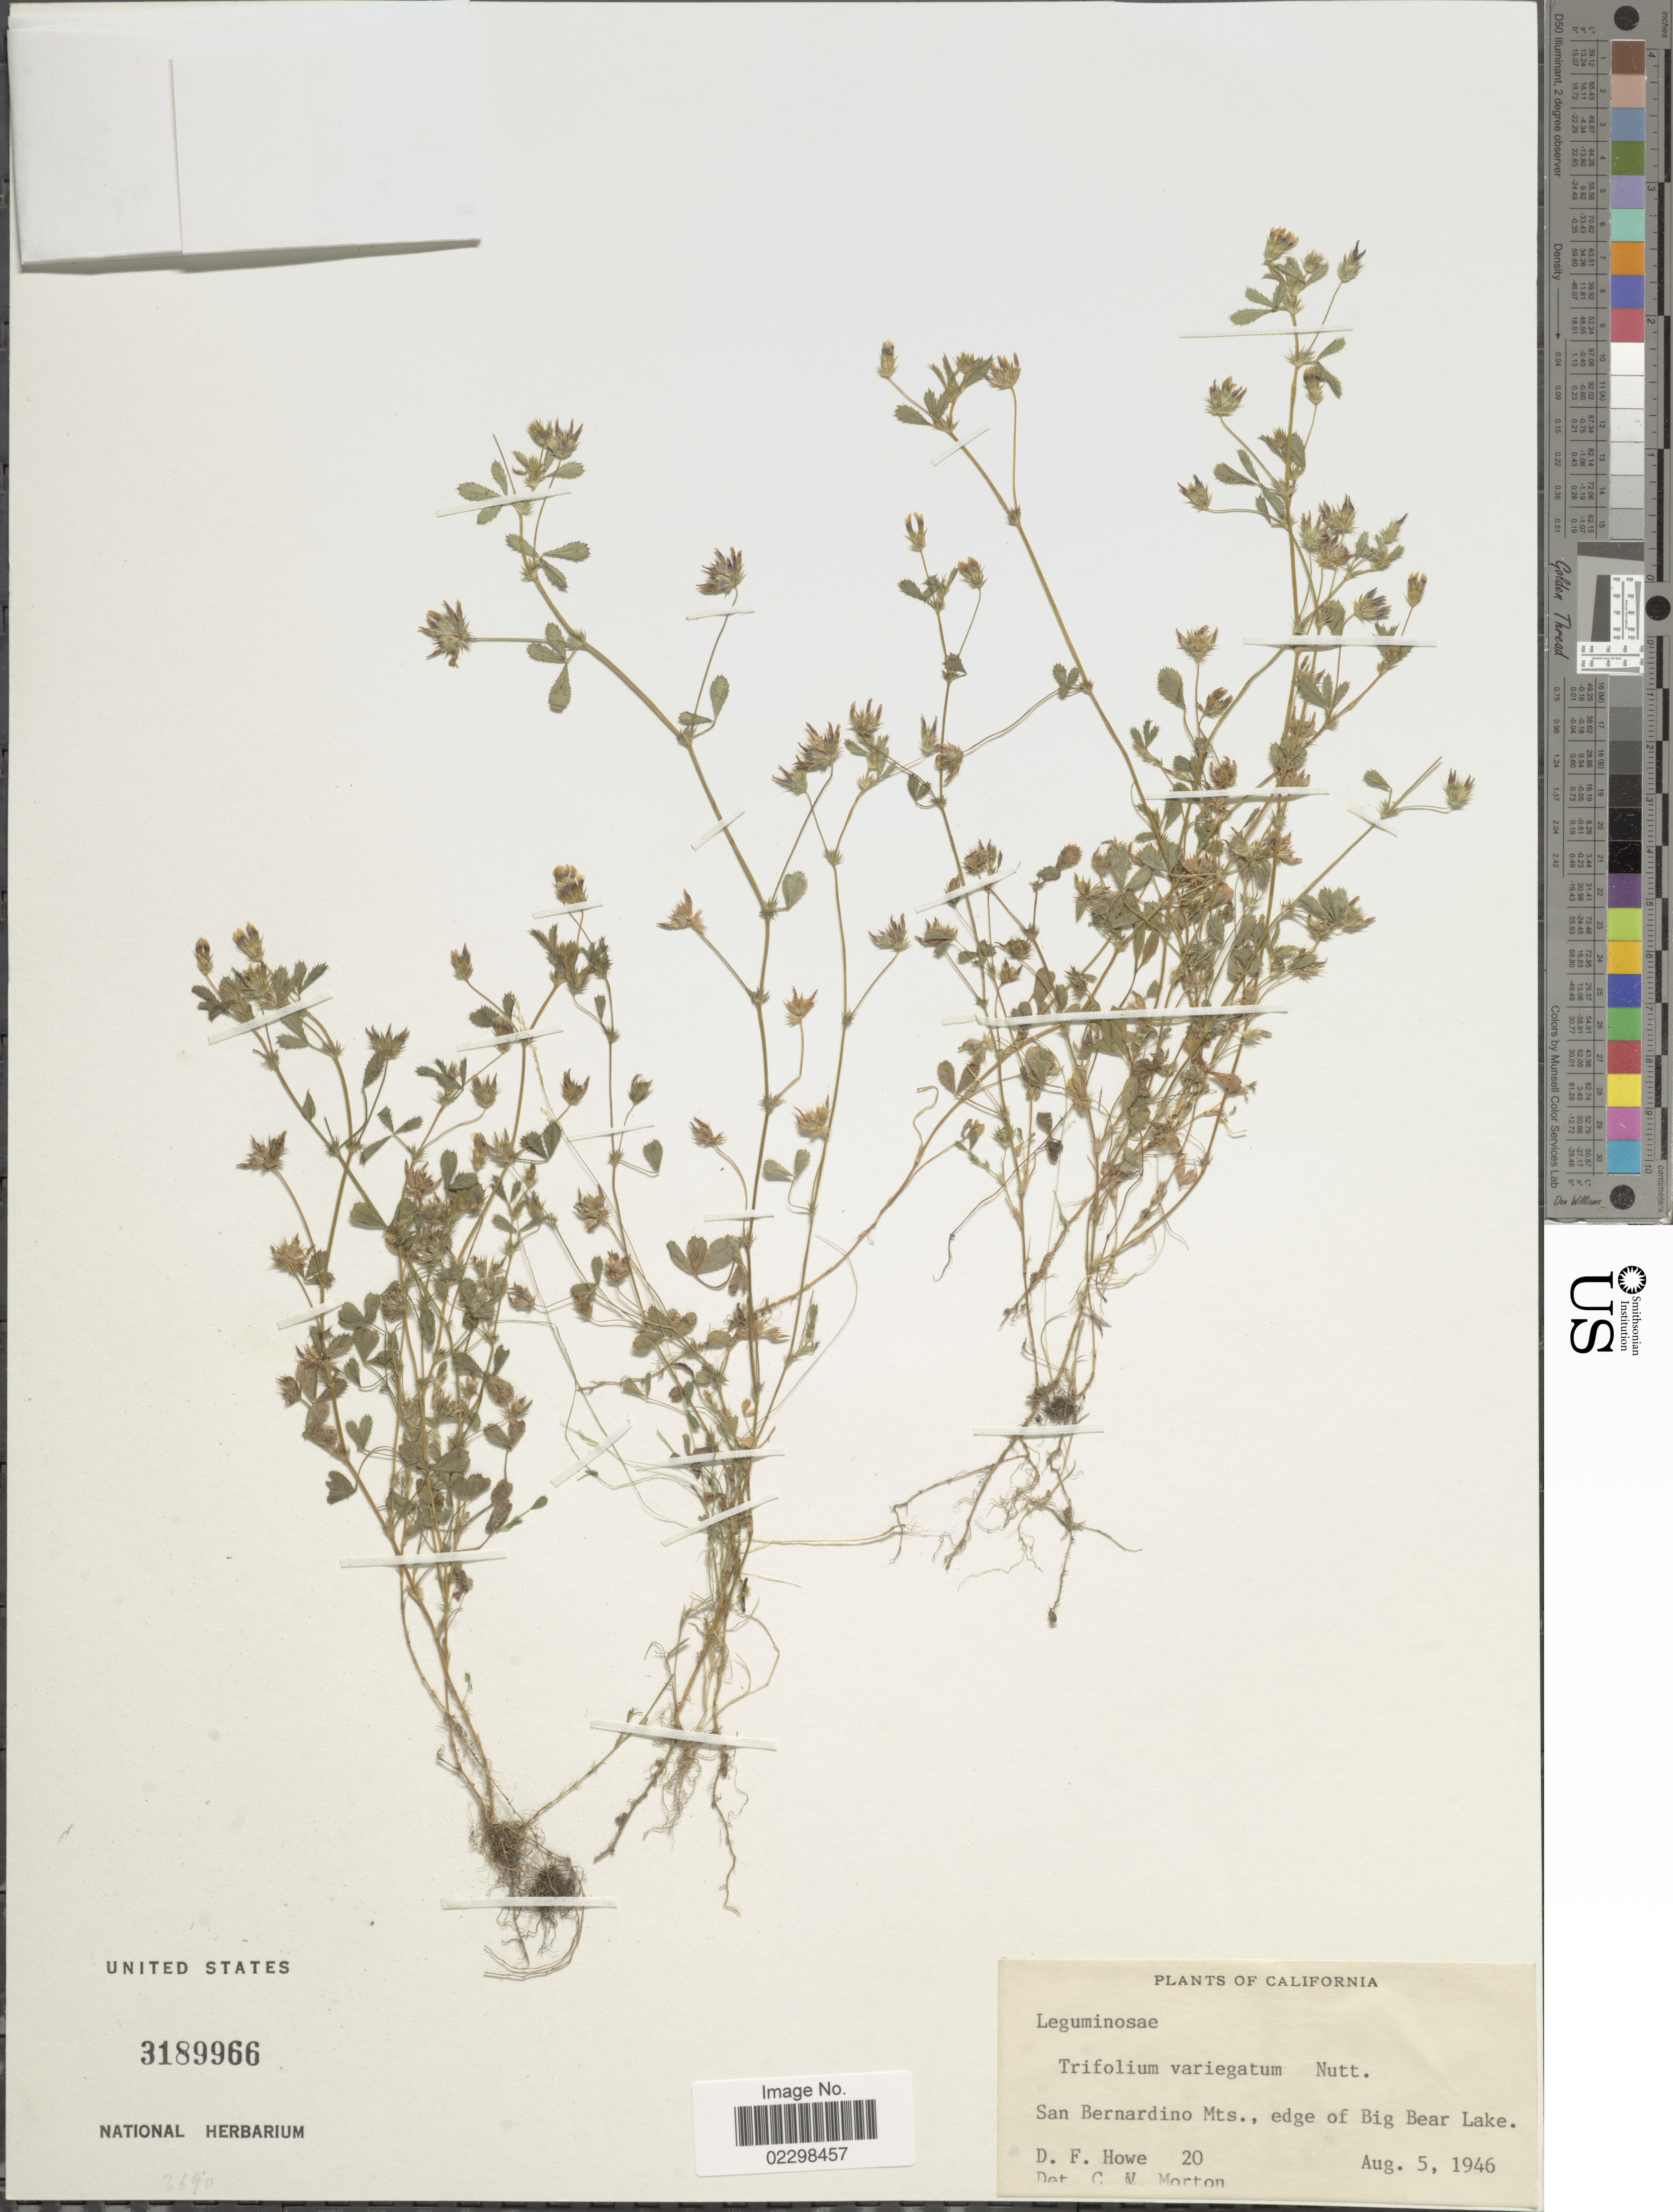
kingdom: Plantae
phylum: Tracheophyta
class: Magnoliopsida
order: Fabales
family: Fabaceae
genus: Trifolium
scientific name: Trifolium variegatum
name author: Nutt.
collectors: D. Howe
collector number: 20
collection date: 1946-08-05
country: United States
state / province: California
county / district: San Bernardino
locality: San Bernardino Mts., edge of Big Bear Lake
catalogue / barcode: US 3189966